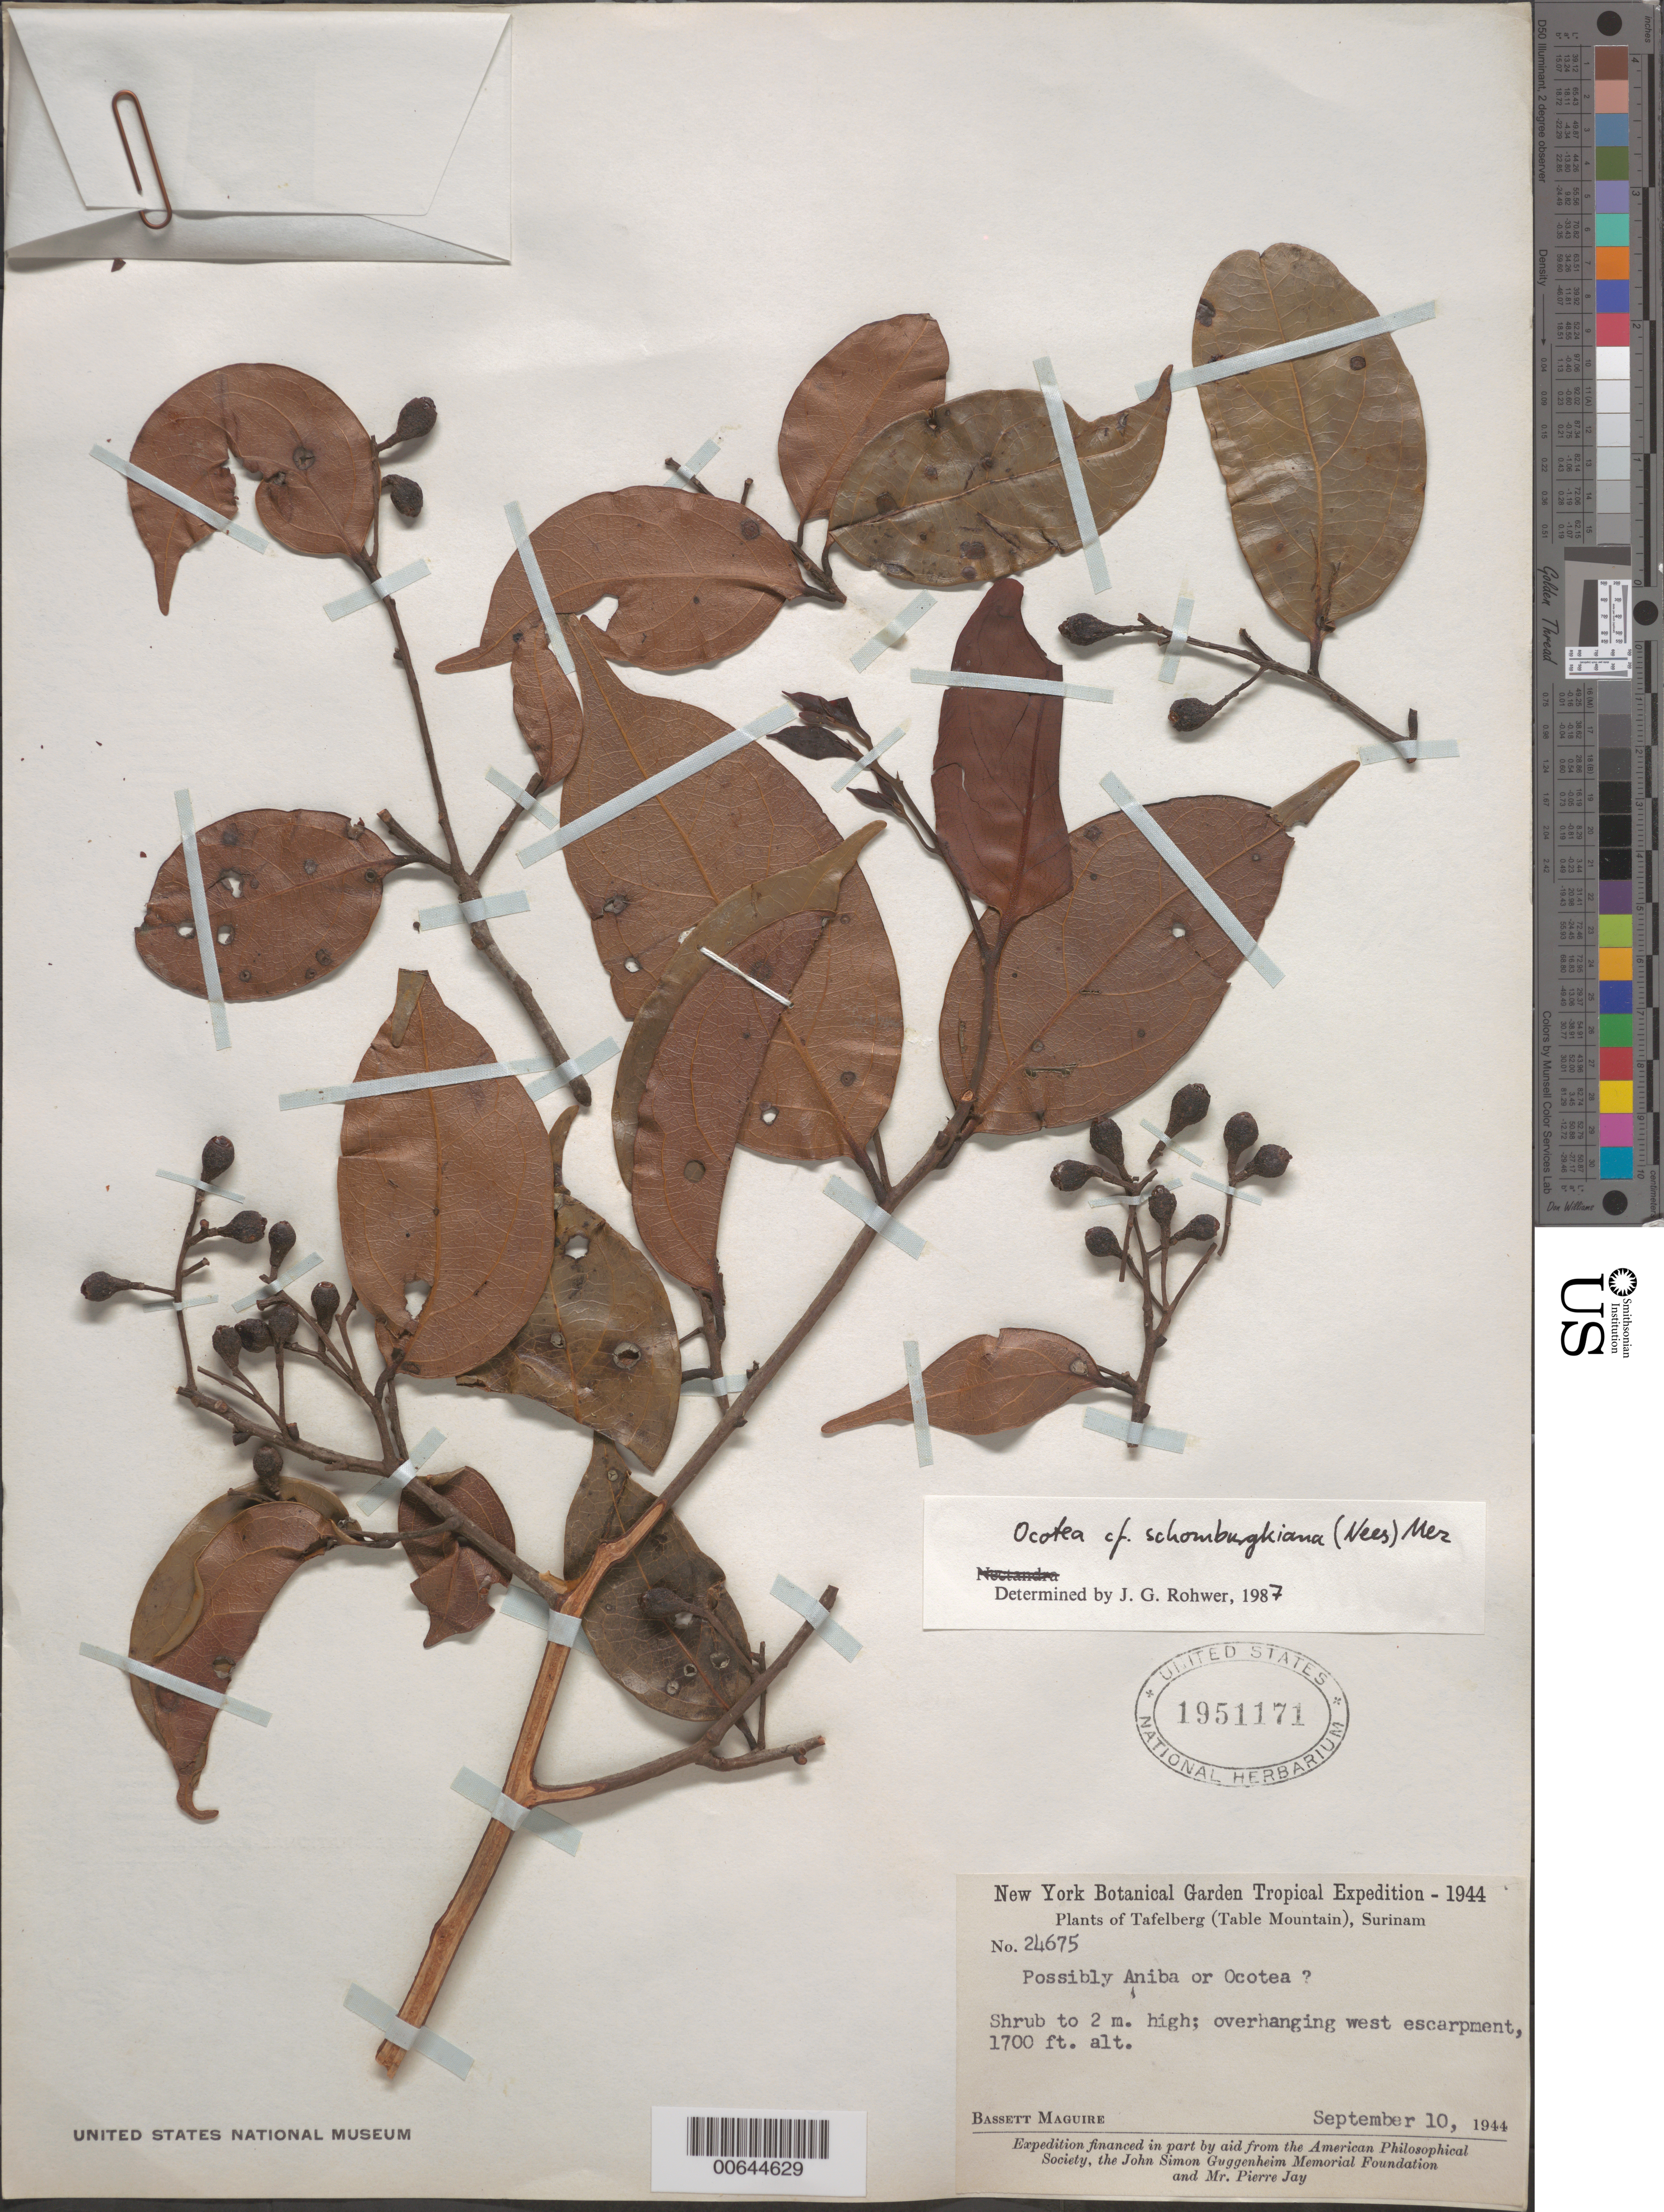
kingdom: Plantae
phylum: Tracheophyta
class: Magnoliopsida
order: Laurales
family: Lauraceae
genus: Ocotea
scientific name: Ocotea schomburgkiana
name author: (Nees) Mez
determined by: Rohwer, J. G.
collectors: B. Maguire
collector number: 24675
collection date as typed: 10-Sep-44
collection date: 1944-09-10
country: Suriname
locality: Tafelberg (Table Mountain), W escarpment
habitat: Overhanging W escarpment.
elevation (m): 510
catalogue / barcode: US 1951171